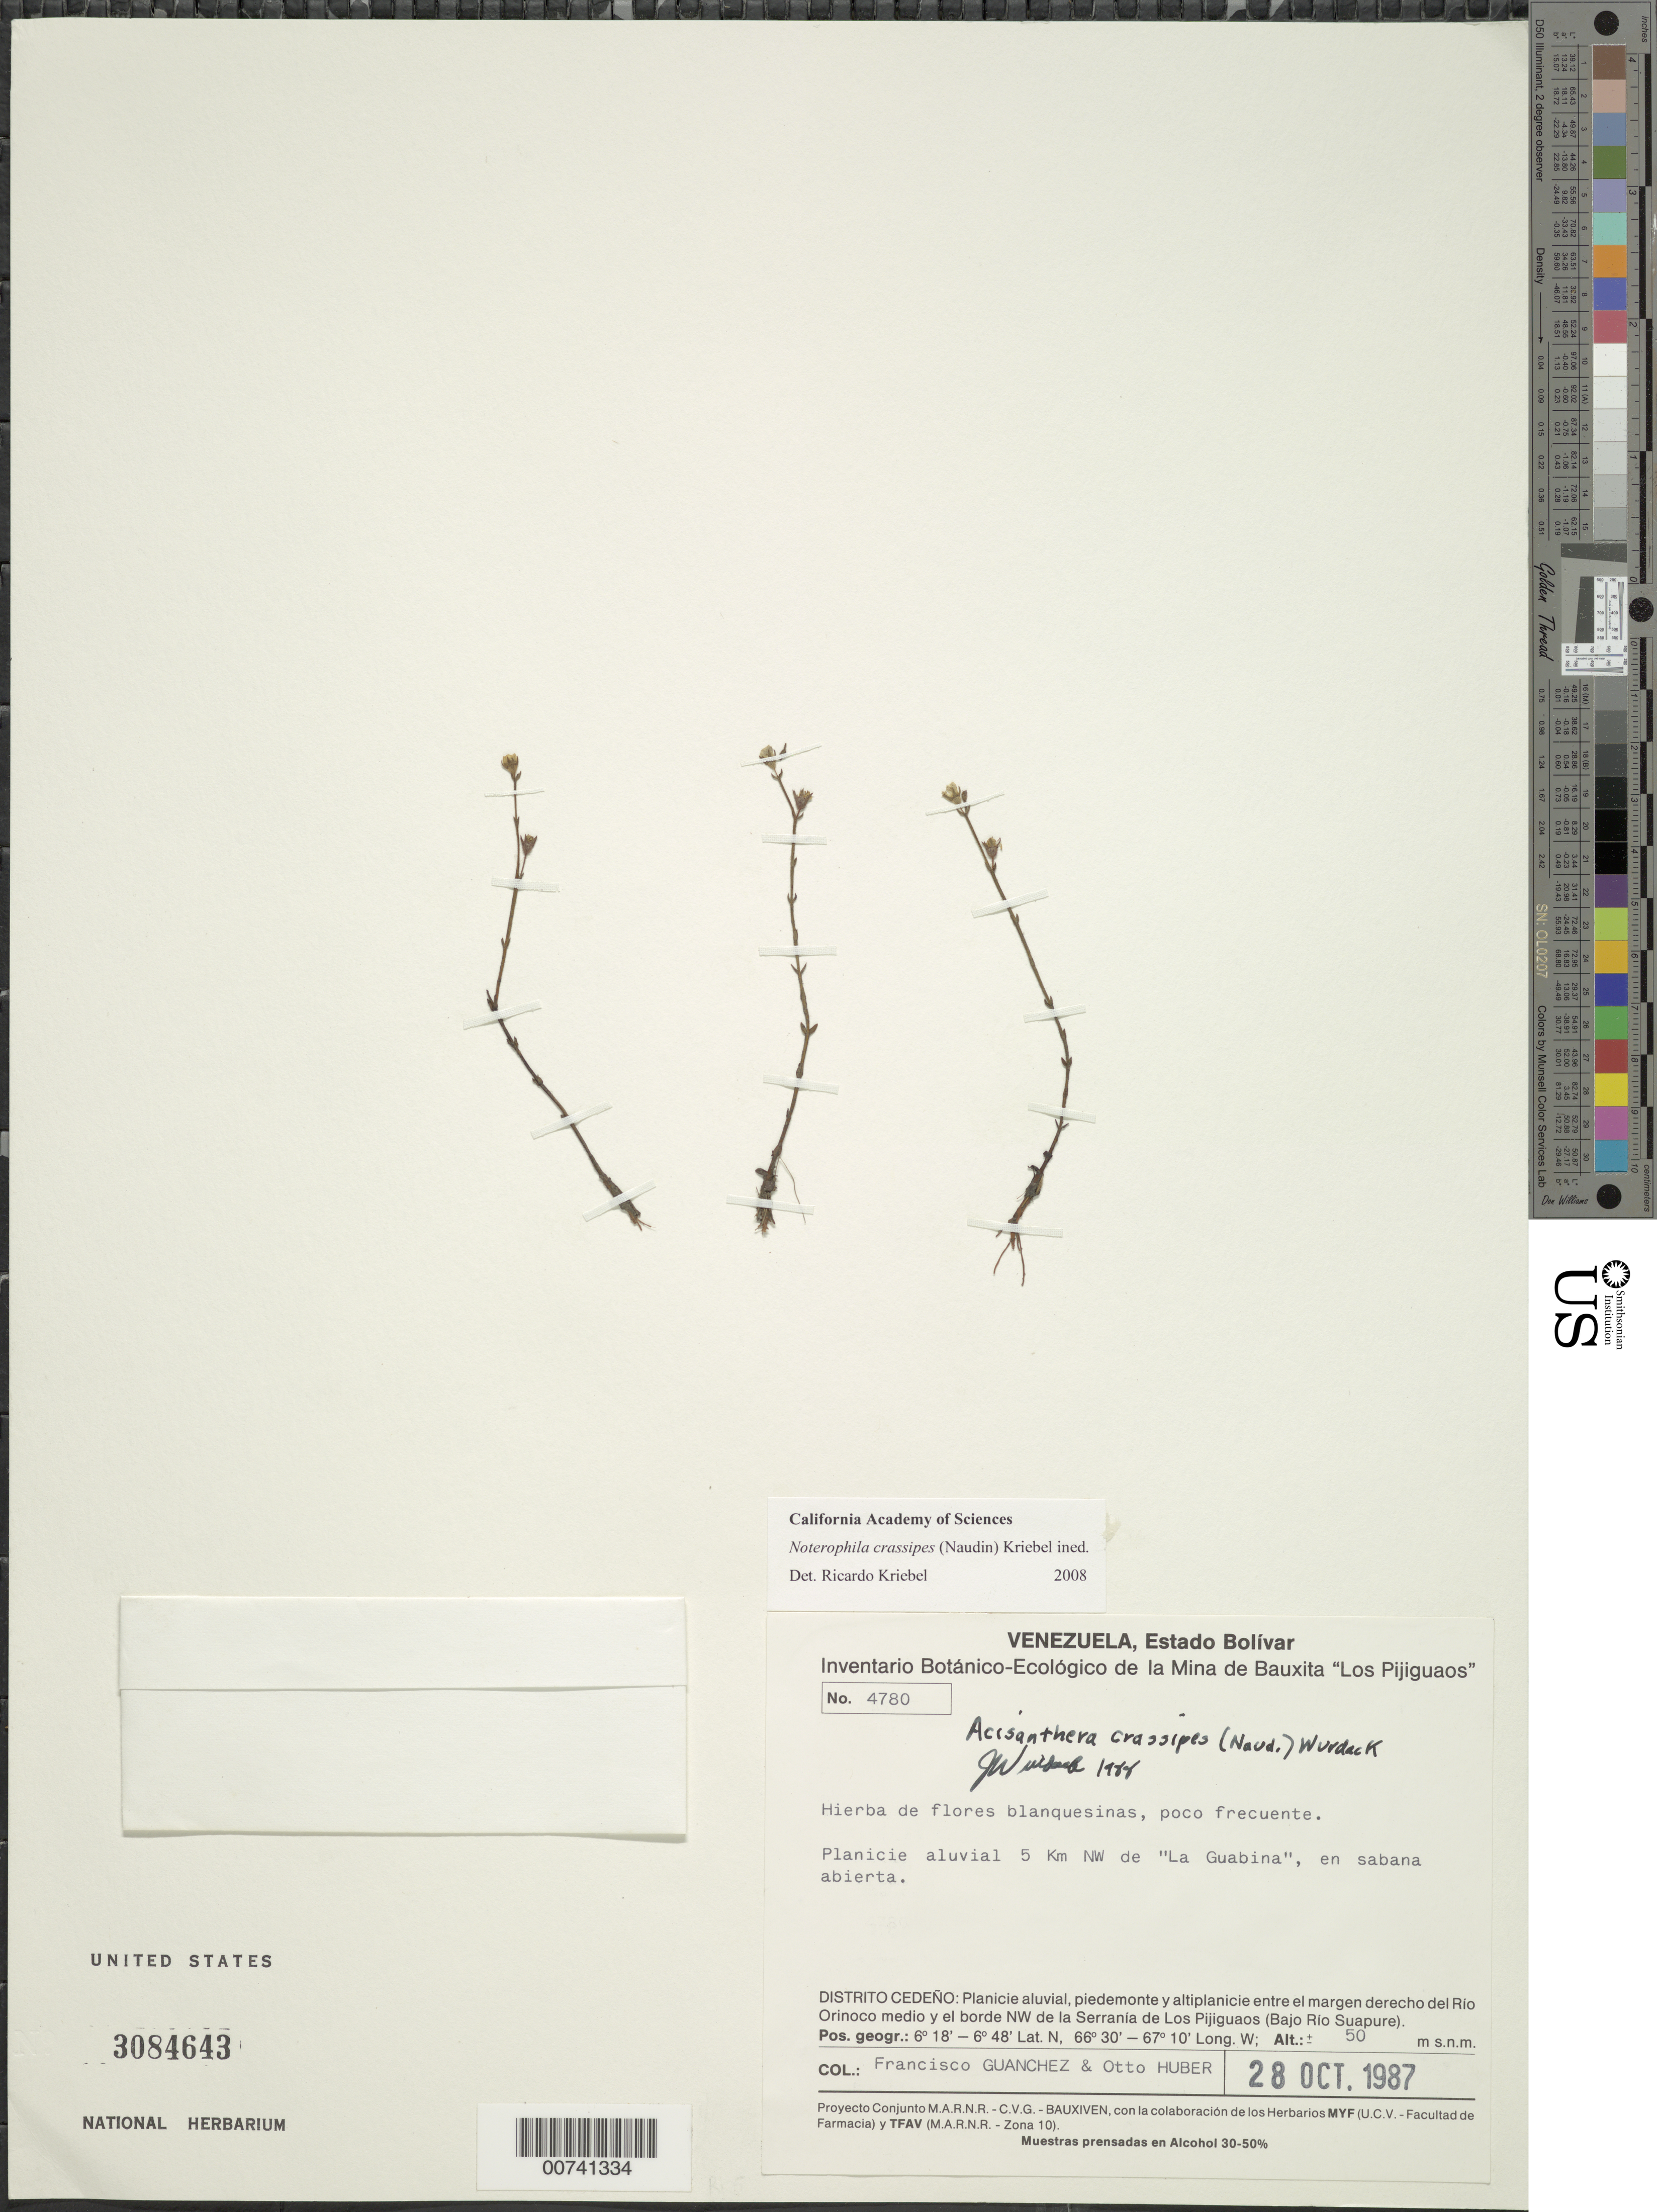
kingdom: Plantae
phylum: Tracheophyta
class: Magnoliopsida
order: Myrtales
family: Melastomataceae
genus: Noterophila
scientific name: Noterophila crassipes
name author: (Naudin) Kriebel & M.J. Rocha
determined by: Nunes da Silva, Diego, (RB), Jardim Botanico do Rio de Janeiro - Herbario (BRAZIL)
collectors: F. Guánchez M. & O. Huber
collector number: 4780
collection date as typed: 28-Oct-87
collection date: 1987-10-28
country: Venezuela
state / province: Bolívar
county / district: Cedeño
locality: Río Orinoco to NW border Serrania de Los Pijiguaso, 5 km SW de "La Guabina"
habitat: Planicie aluvial, sabana abierta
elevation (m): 50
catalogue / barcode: US 3084643